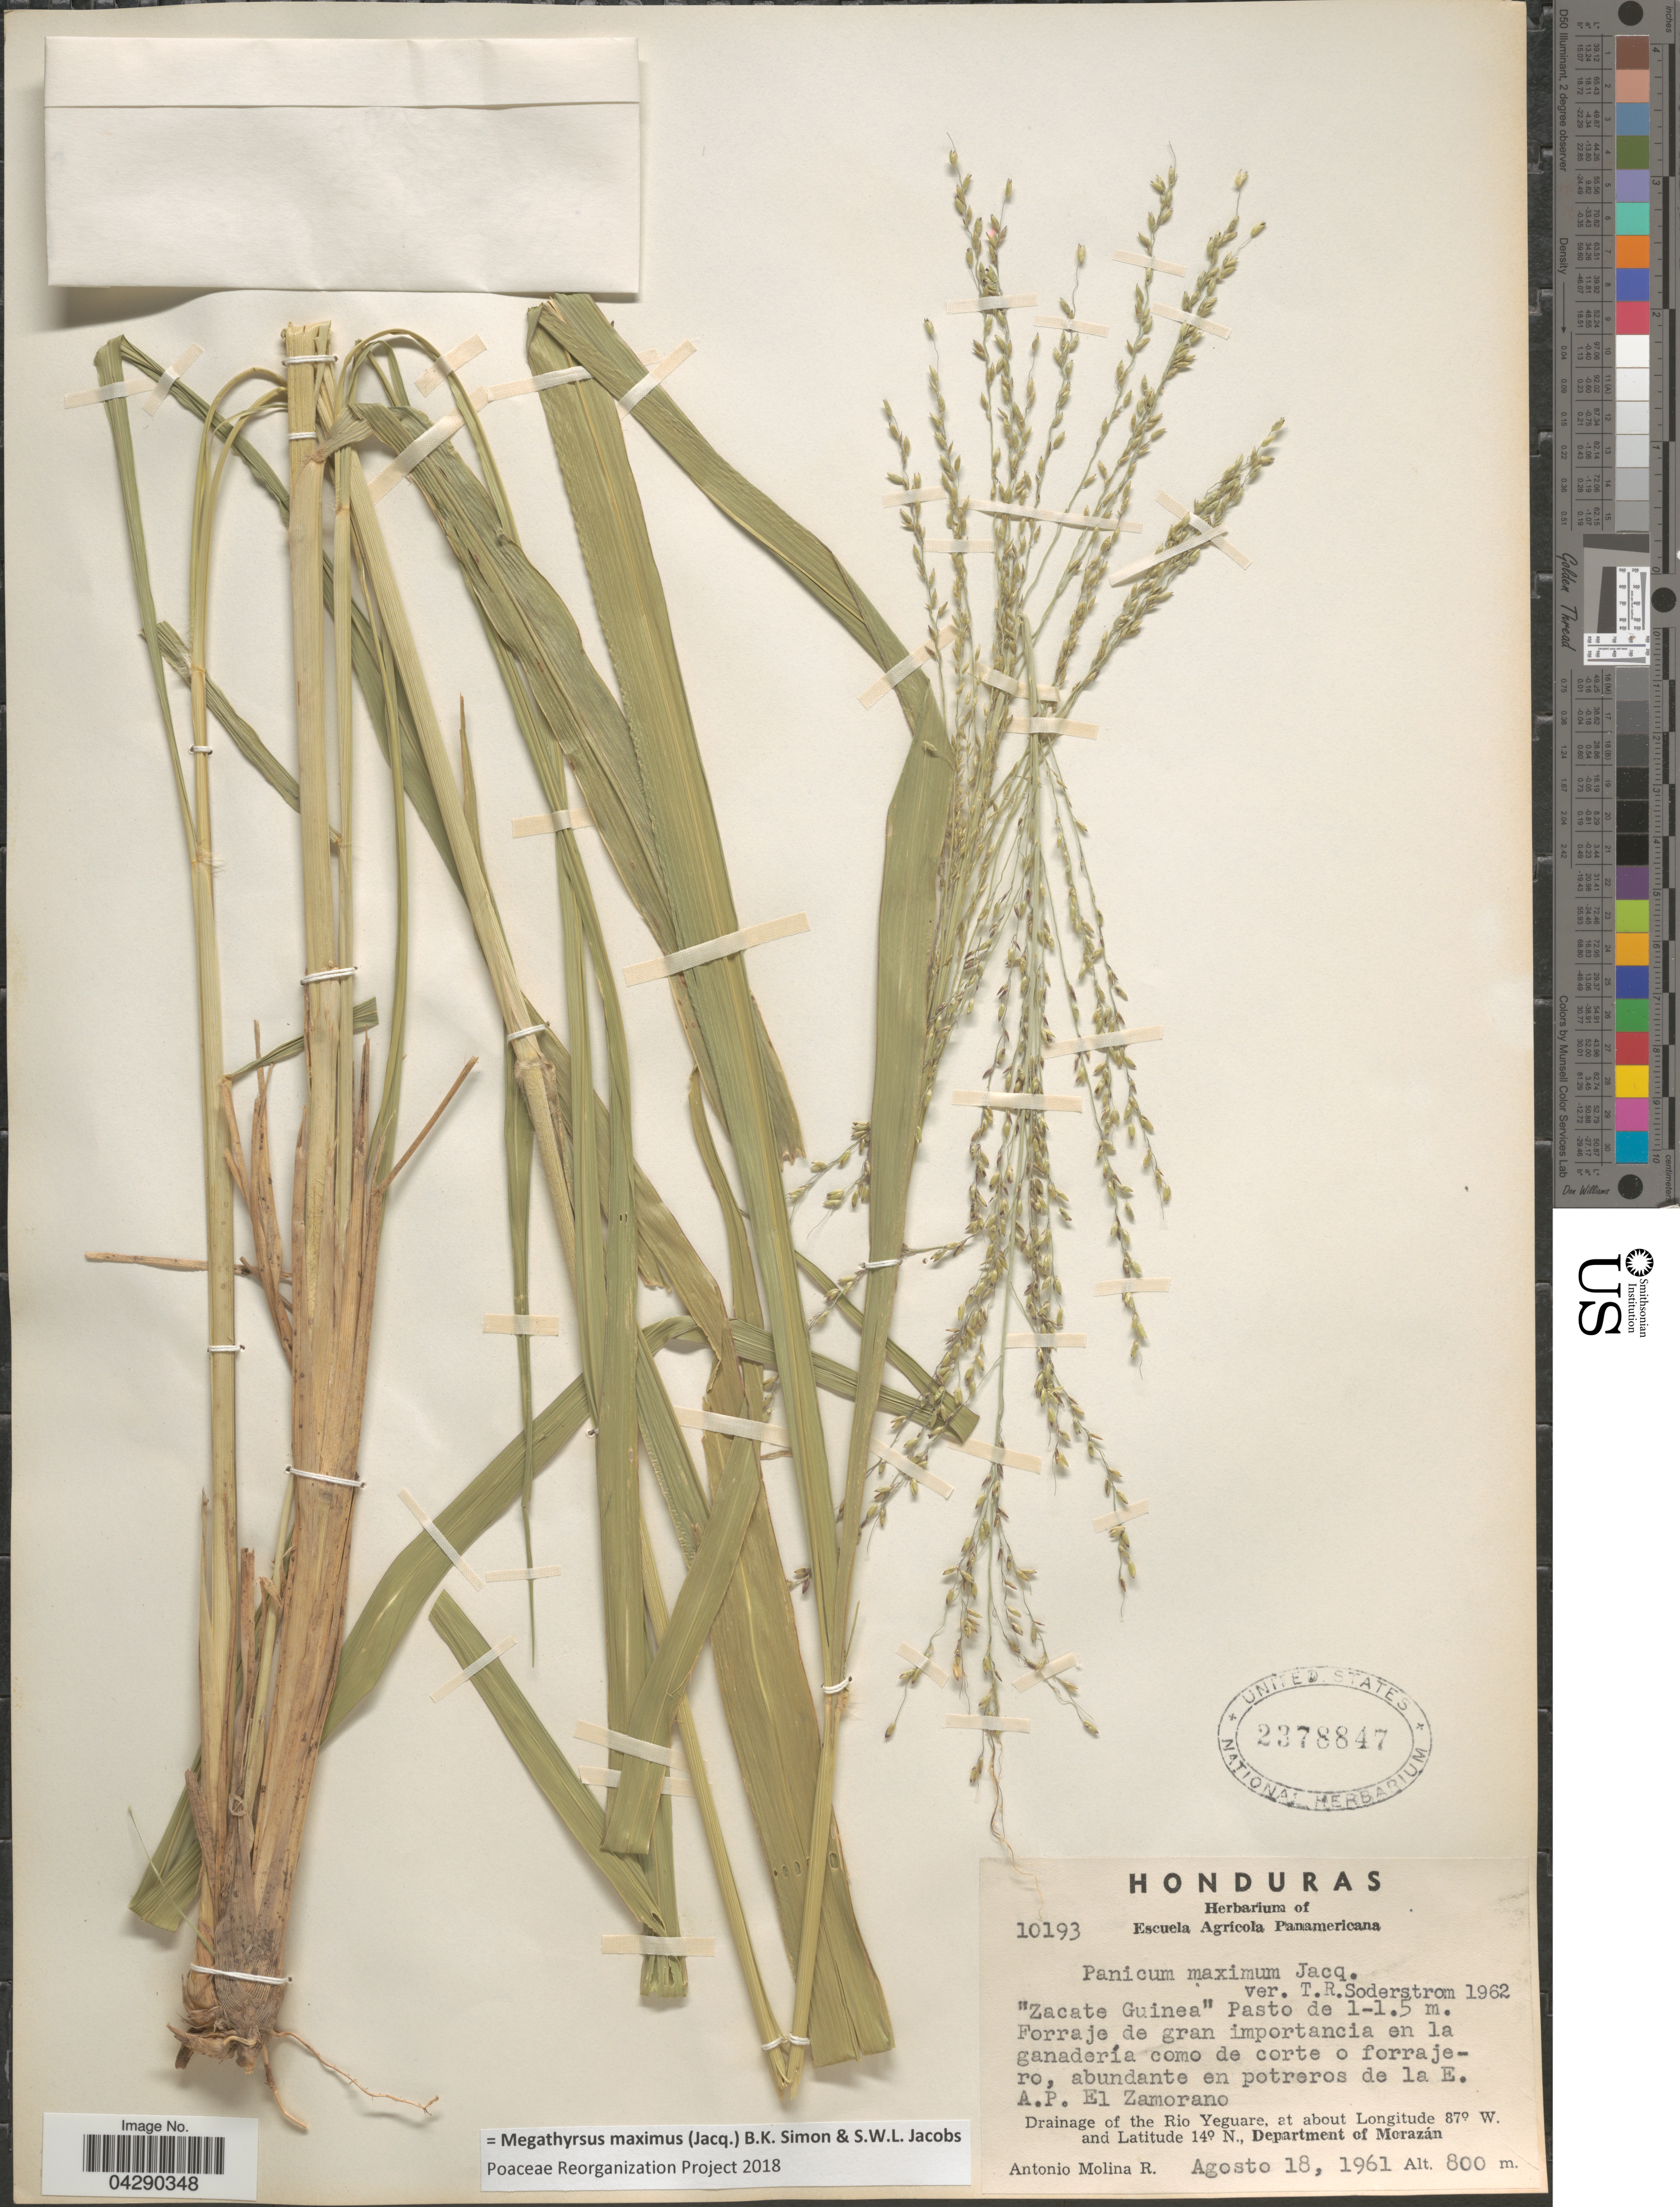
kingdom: Plantae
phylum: Tracheophyta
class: Liliopsida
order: Poales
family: Poaceae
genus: Megathyrsus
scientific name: Megathyrsus maximus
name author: (Jacq.) B.K. Simon & S.W.L. Jacobs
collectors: A. Molina R.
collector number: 10193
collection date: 1961-08-18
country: Honduras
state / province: Fco. Morazán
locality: Abundante en potreros de la E.A.P. El Zamorano. Drainage of the Rio Yeguare, Department of Morazán.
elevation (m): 800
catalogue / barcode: US 2378847